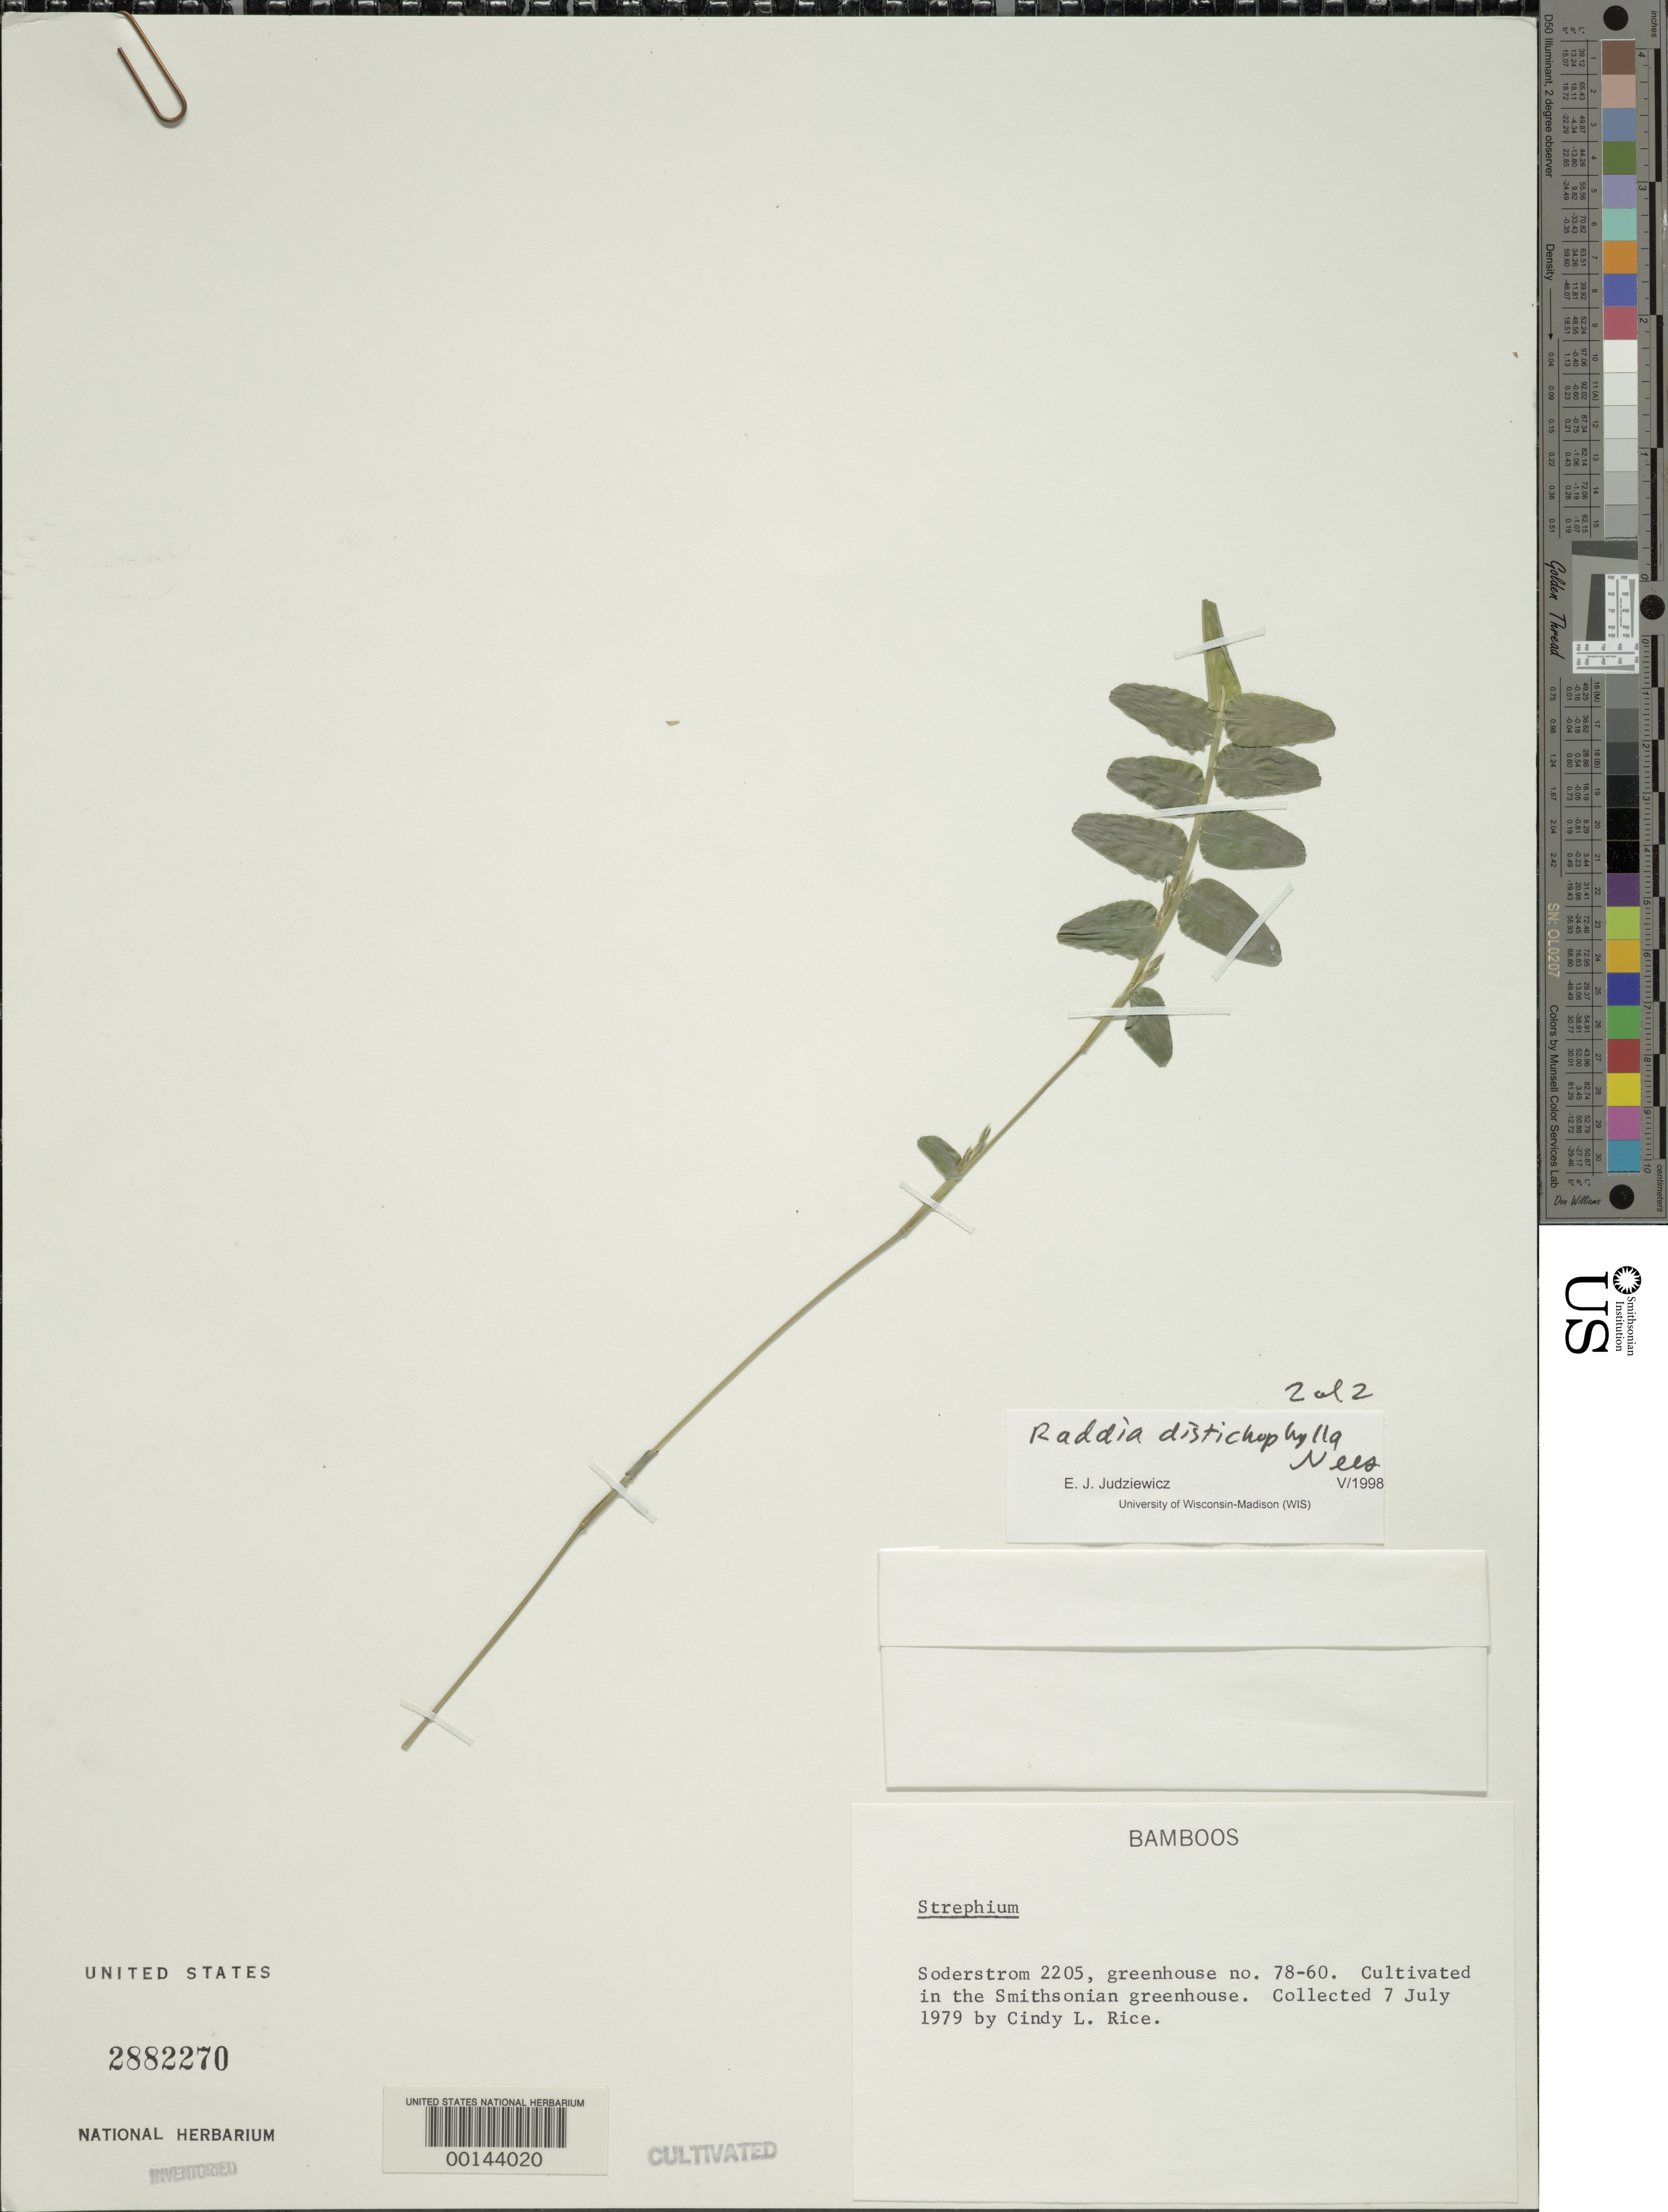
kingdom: Plantae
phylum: Tracheophyta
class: Liliopsida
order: Poales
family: Poaceae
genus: Raddia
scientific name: Raddia distichophylla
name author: Nees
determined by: Judziewicz, E. J.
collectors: C. Rice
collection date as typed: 07 Jul 1979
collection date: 1979-07-07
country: United States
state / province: District of Columbia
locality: Smithsonian greenhouse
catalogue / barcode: US 2882270